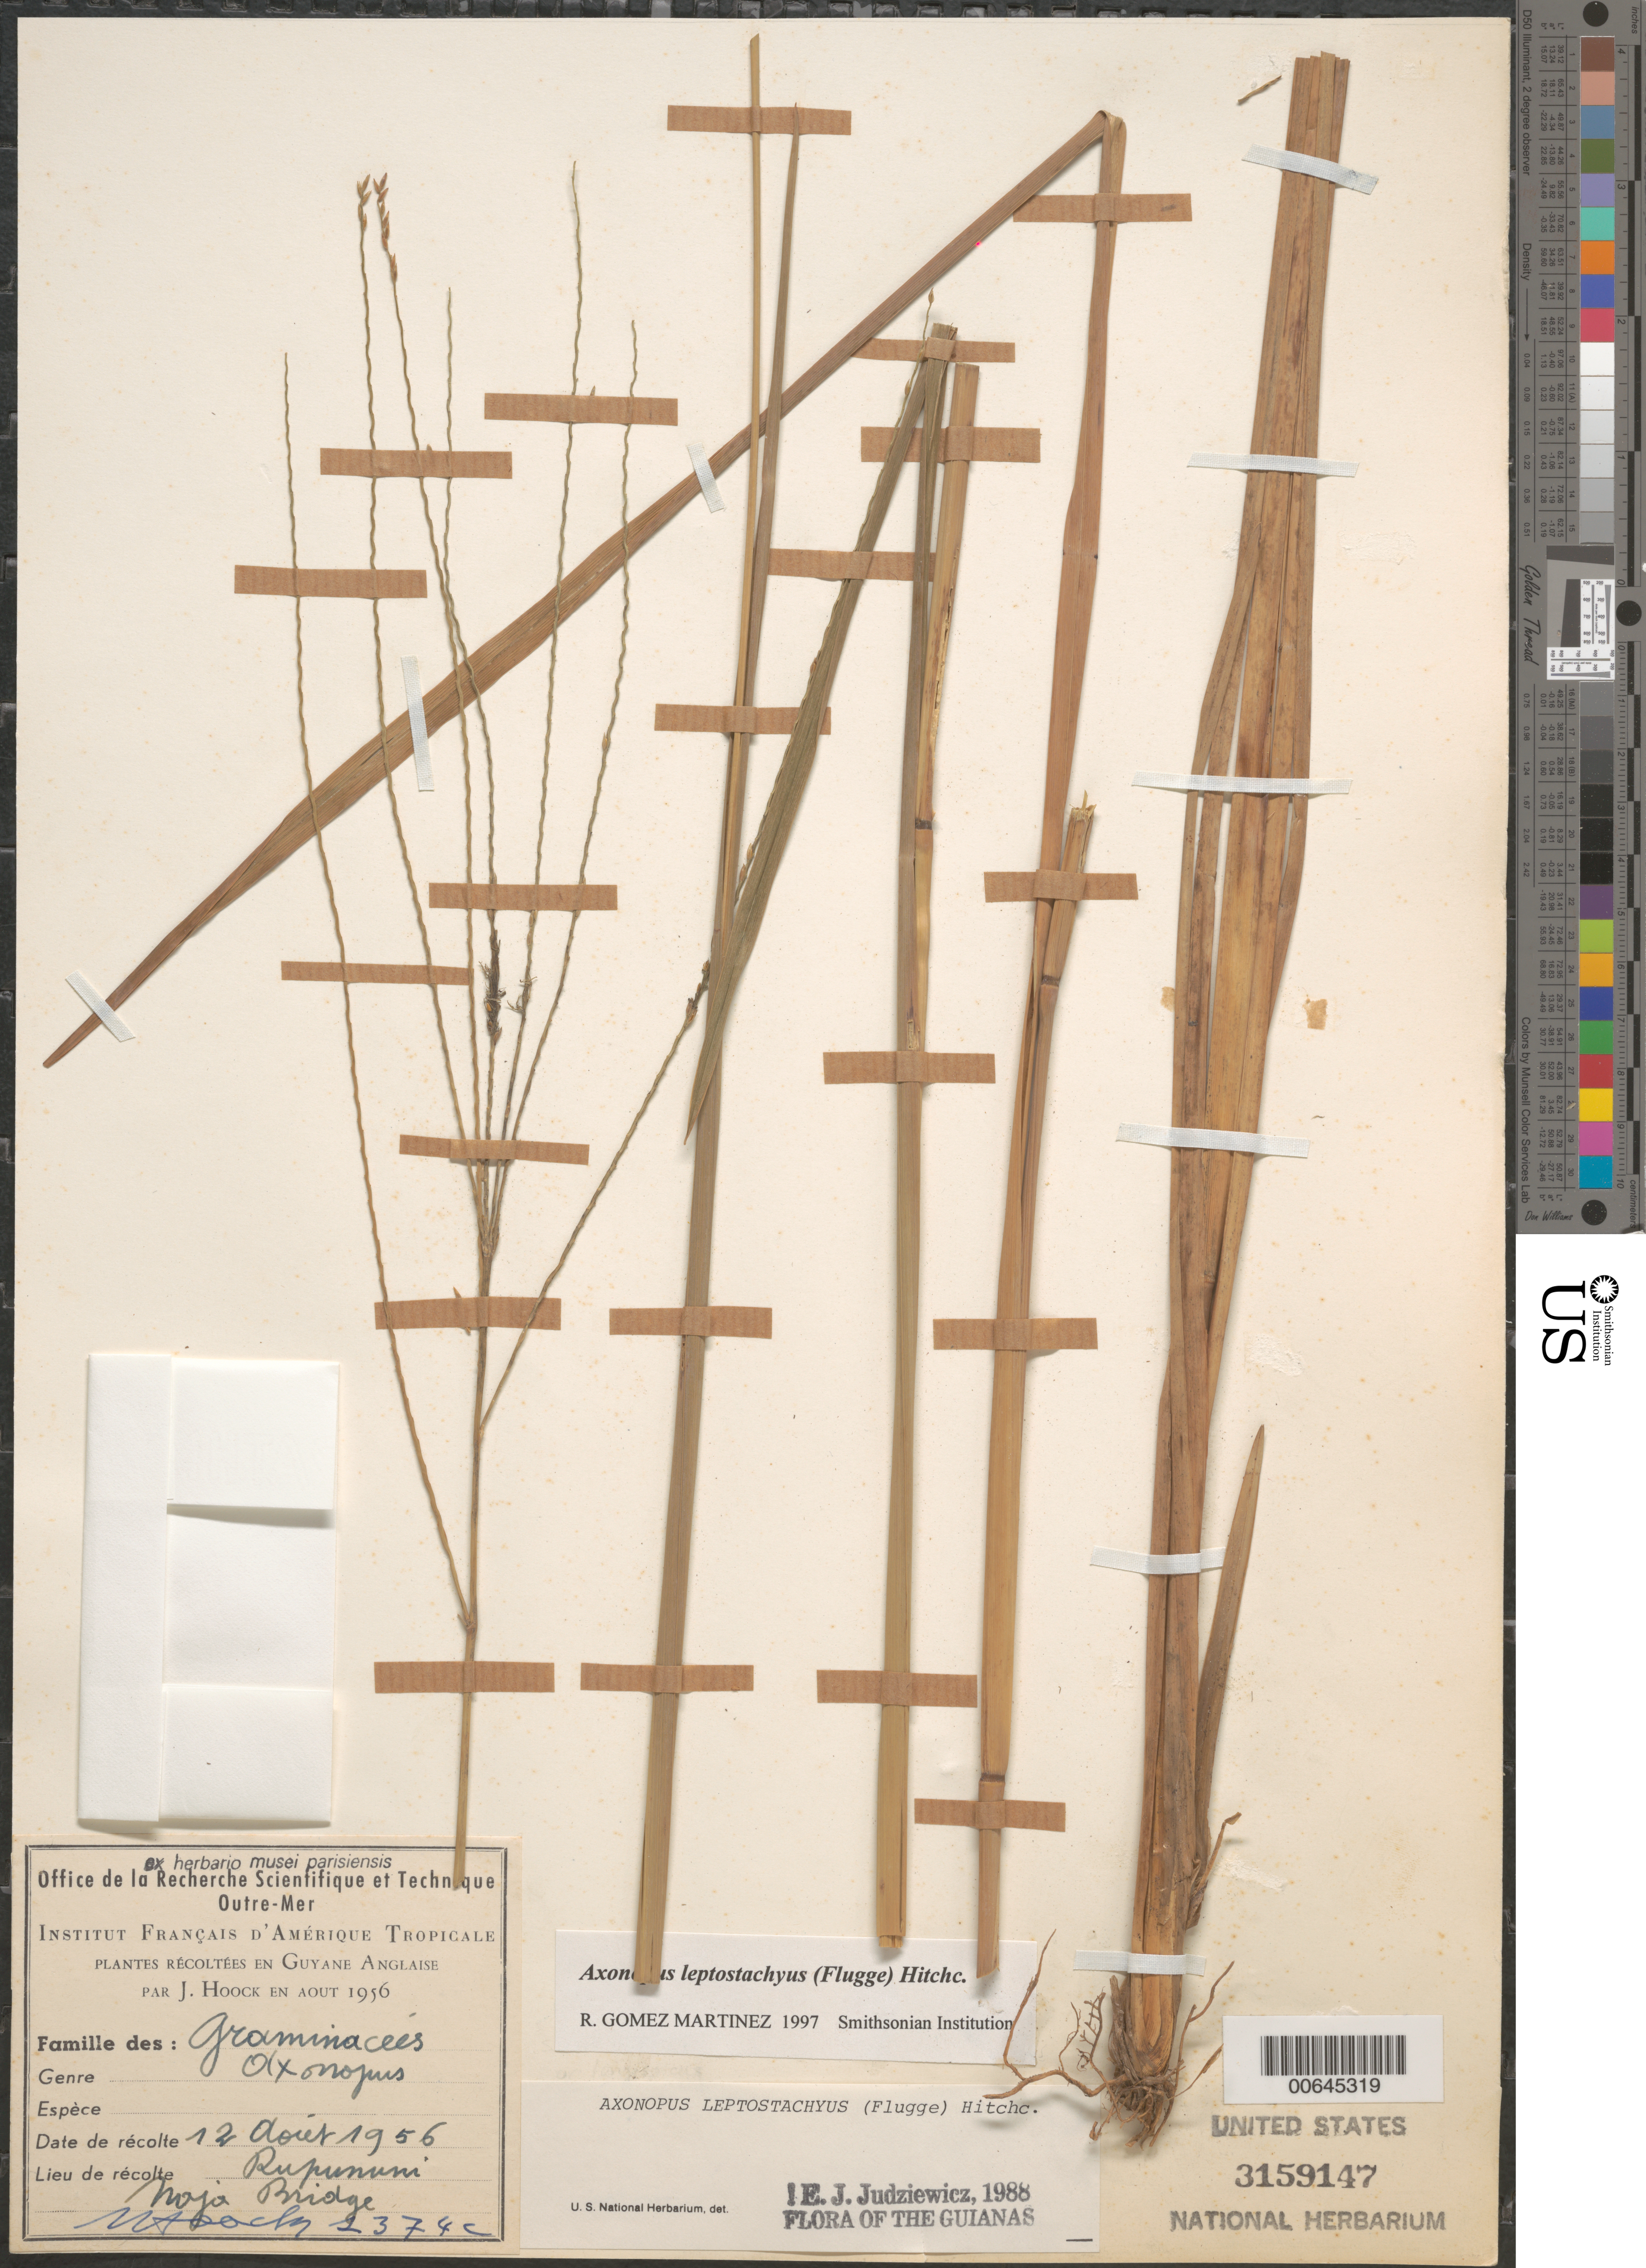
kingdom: Plantae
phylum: Tracheophyta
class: Liliopsida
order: Poales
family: Poaceae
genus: Axonopus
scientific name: Axonopus leptostachyus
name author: (Flüggé) Hitchc.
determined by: Judziewicz, E. J.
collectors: J. Hoock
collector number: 1374 c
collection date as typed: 12-Aug-56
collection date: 1956-08-12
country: Guyana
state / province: U. Takutu-U. Essequibo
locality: Rupununi, Route de Naja Bridge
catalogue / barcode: US 3159147